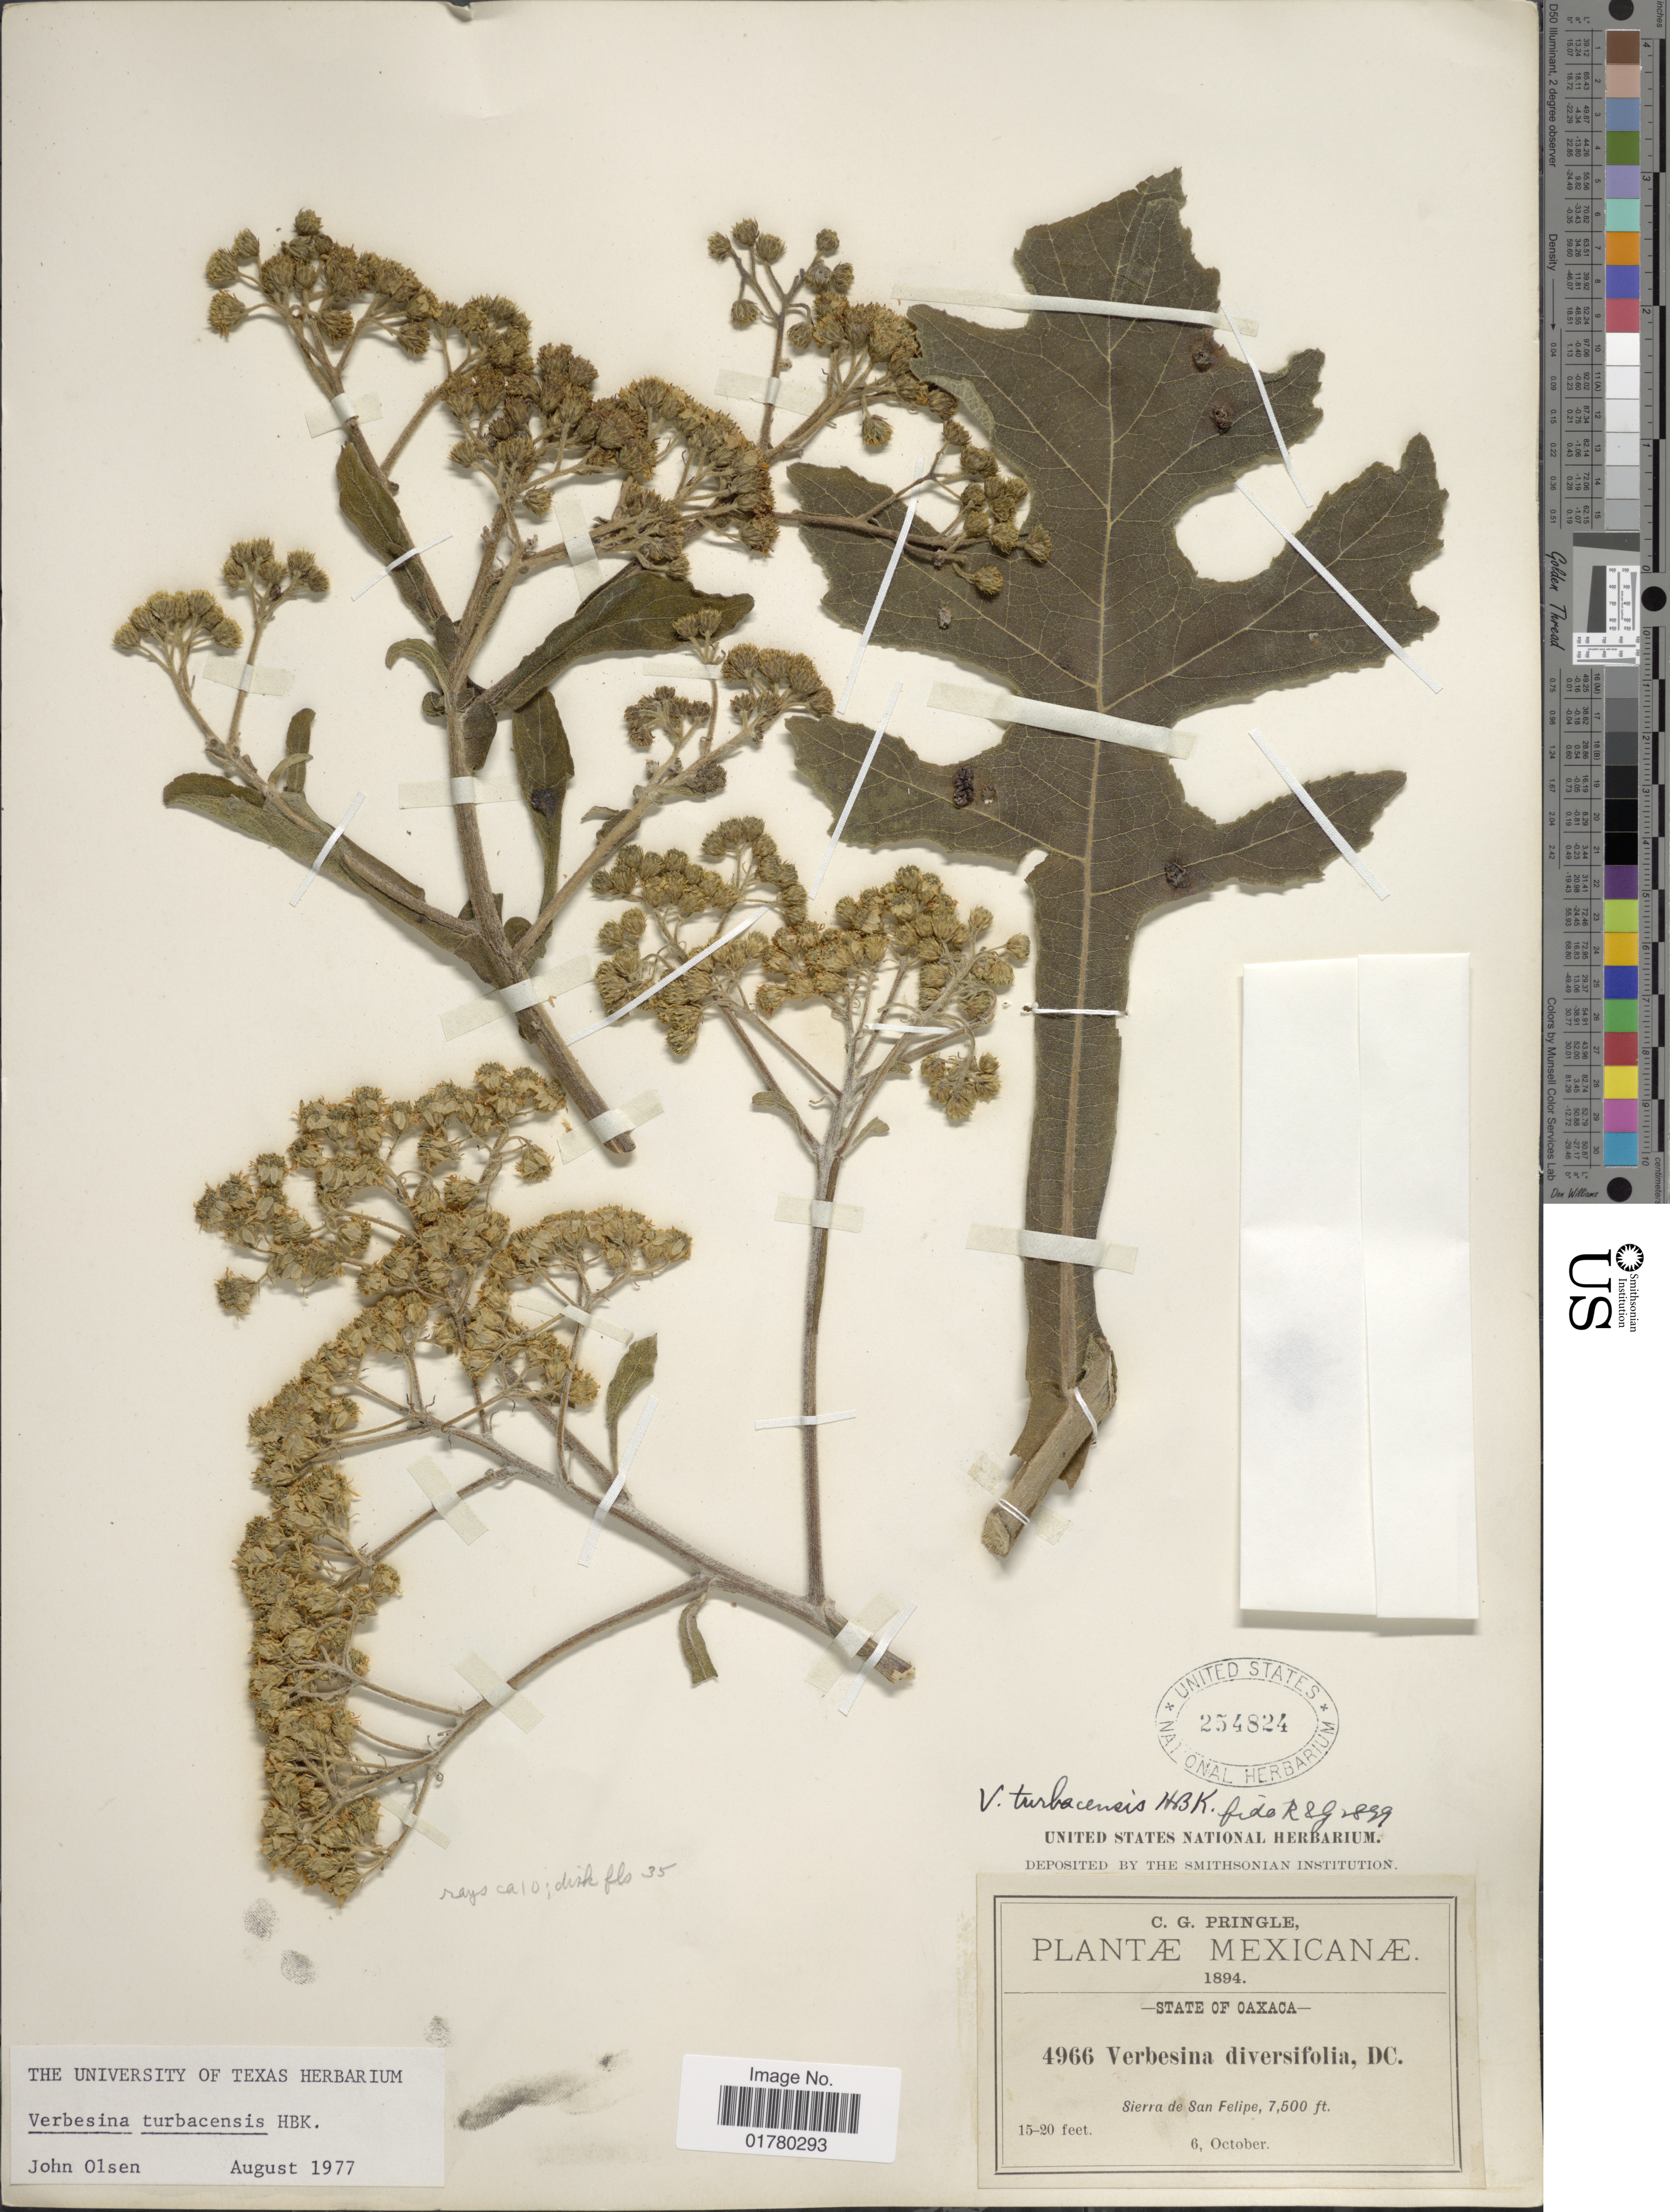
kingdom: Plantae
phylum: Tracheophyta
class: Magnoliopsida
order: Asterales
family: Asteraceae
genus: Verbesina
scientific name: Verbesina turbacensis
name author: Kunth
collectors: C. G. Pringle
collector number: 4966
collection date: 1894-10-06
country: Mexico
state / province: Oaxaca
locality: Sierra de San Felipe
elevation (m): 2286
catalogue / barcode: US 254824